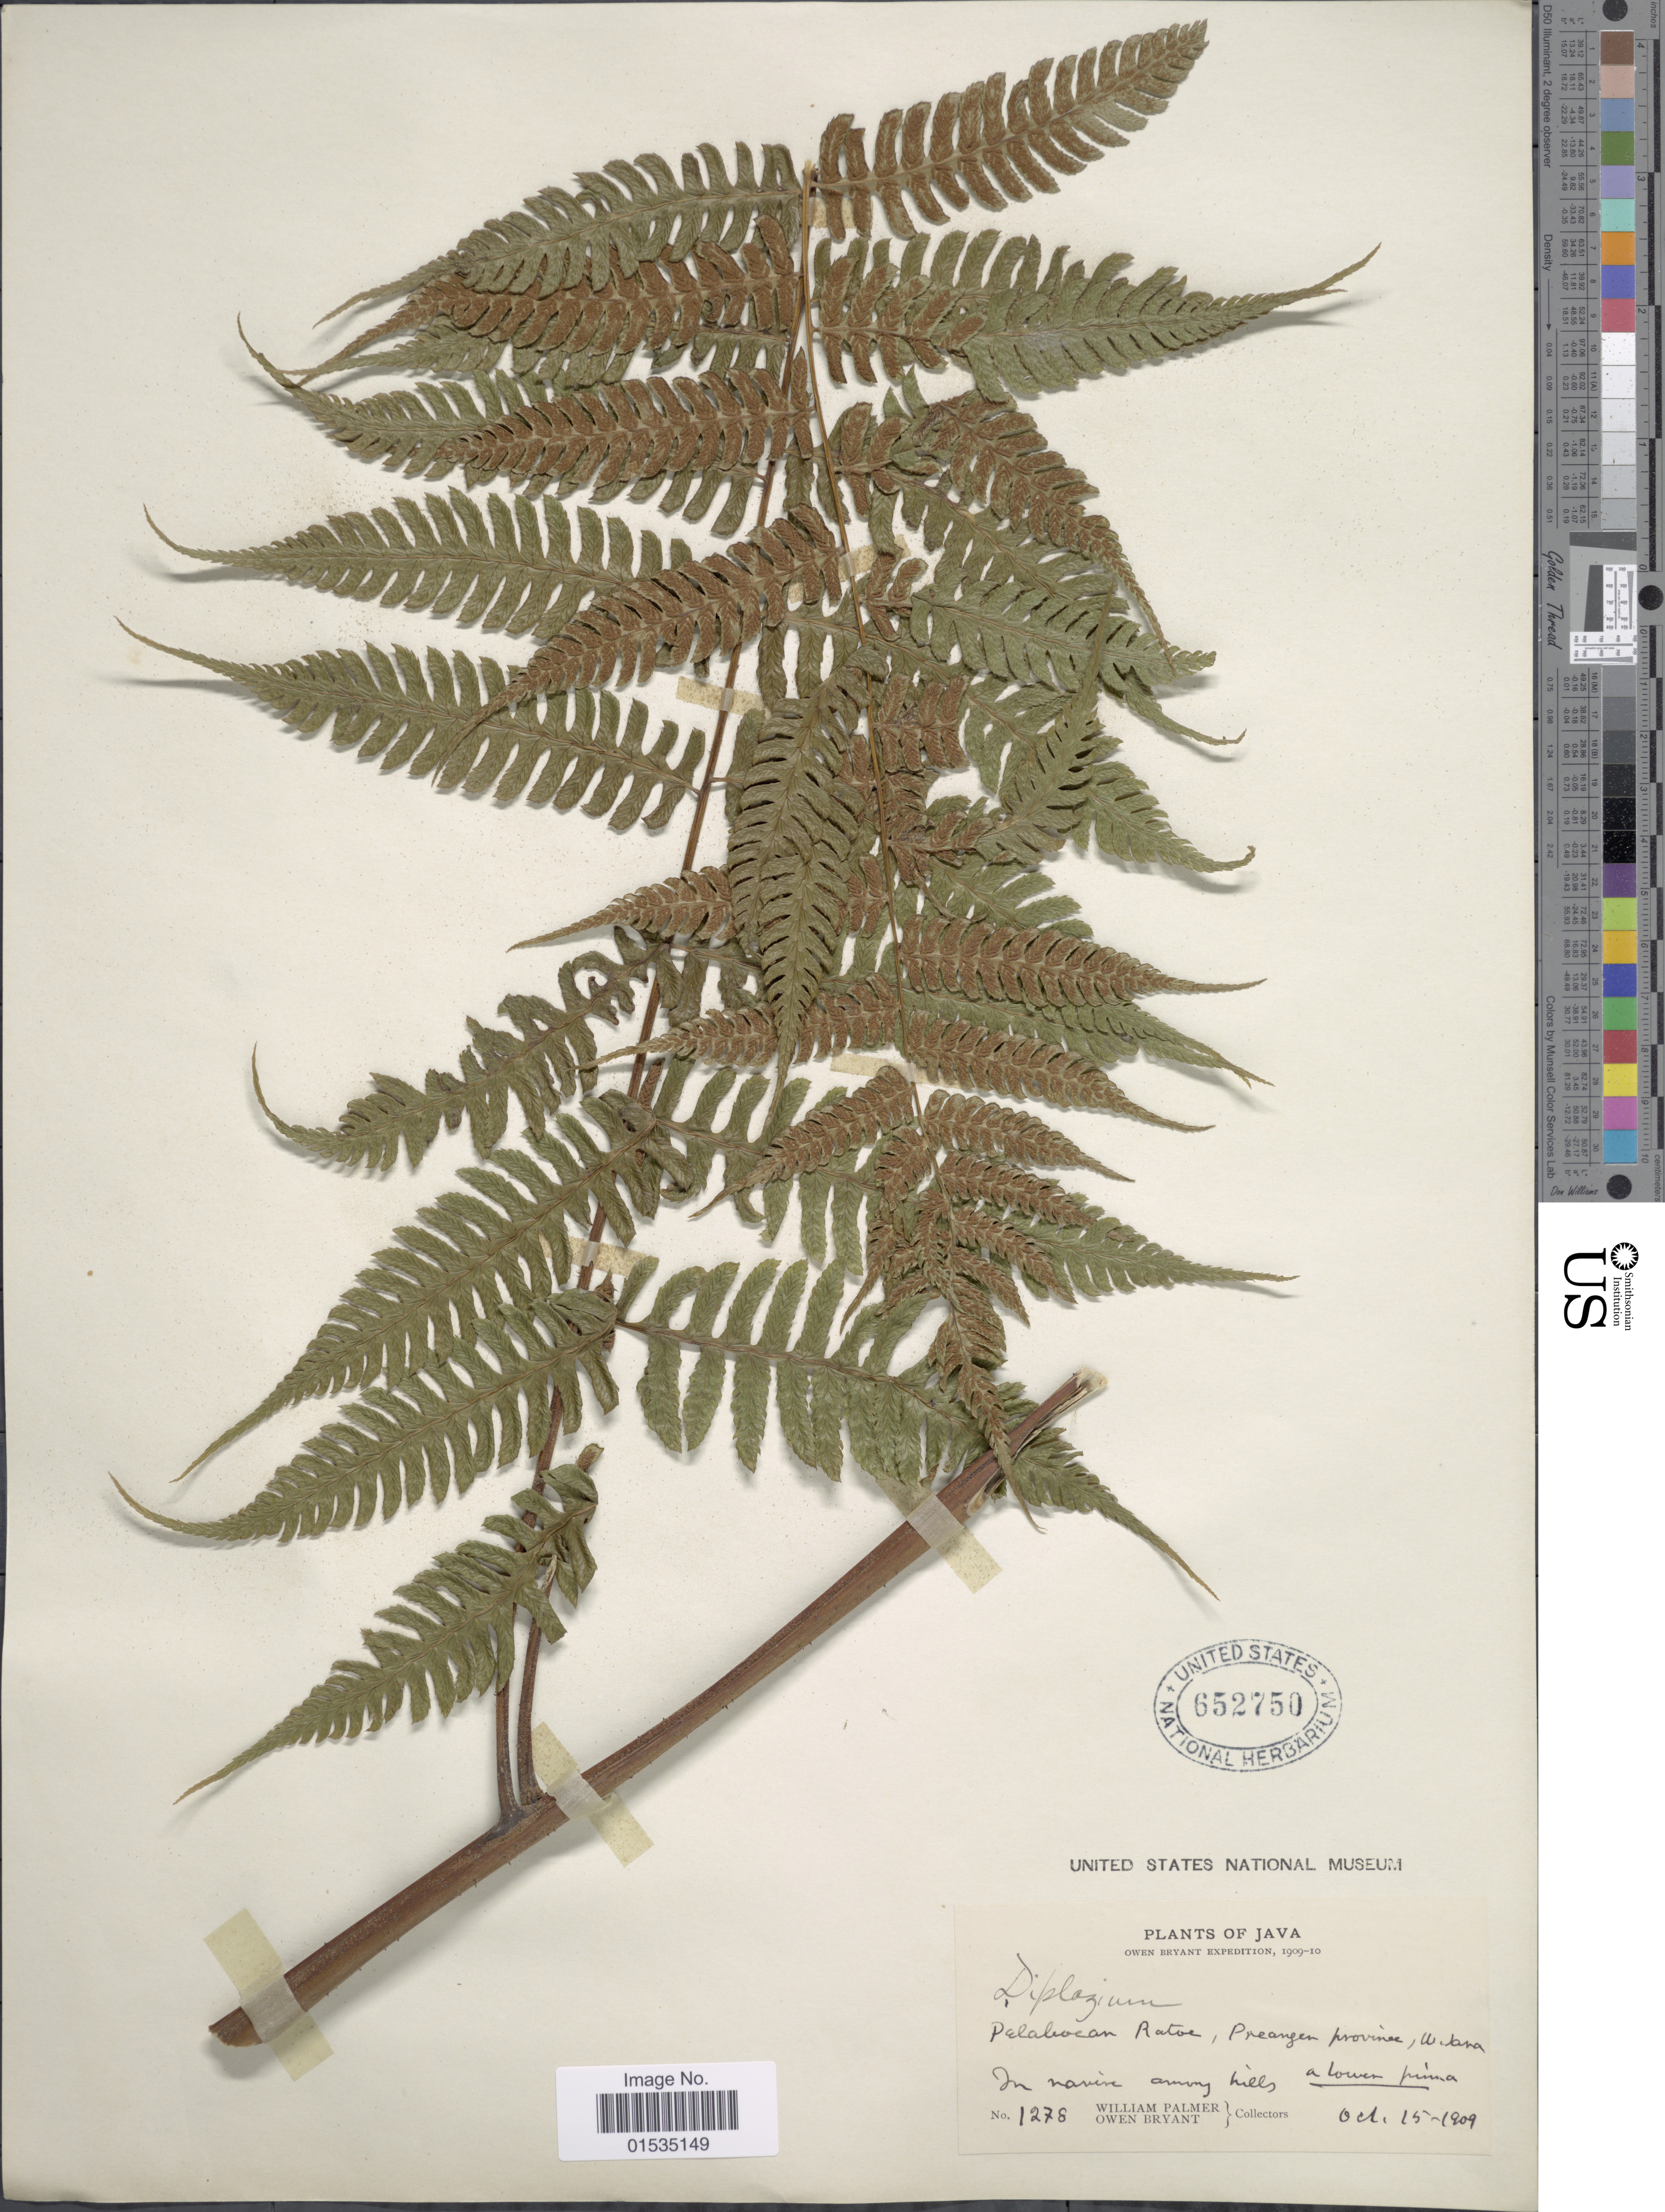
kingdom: Plantae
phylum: Tracheophyta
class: Polypodiopsida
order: Polypodiales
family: Athyriaceae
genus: Diplazium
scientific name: Diplazium polypodioides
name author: Blume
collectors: W. Palmer & O. Bryant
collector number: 1278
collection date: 1909-10-15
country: Indonesia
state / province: Java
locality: Pelaleoan Ratoe, Preanger province, W. Java. [interpreted]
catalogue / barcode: US 652750